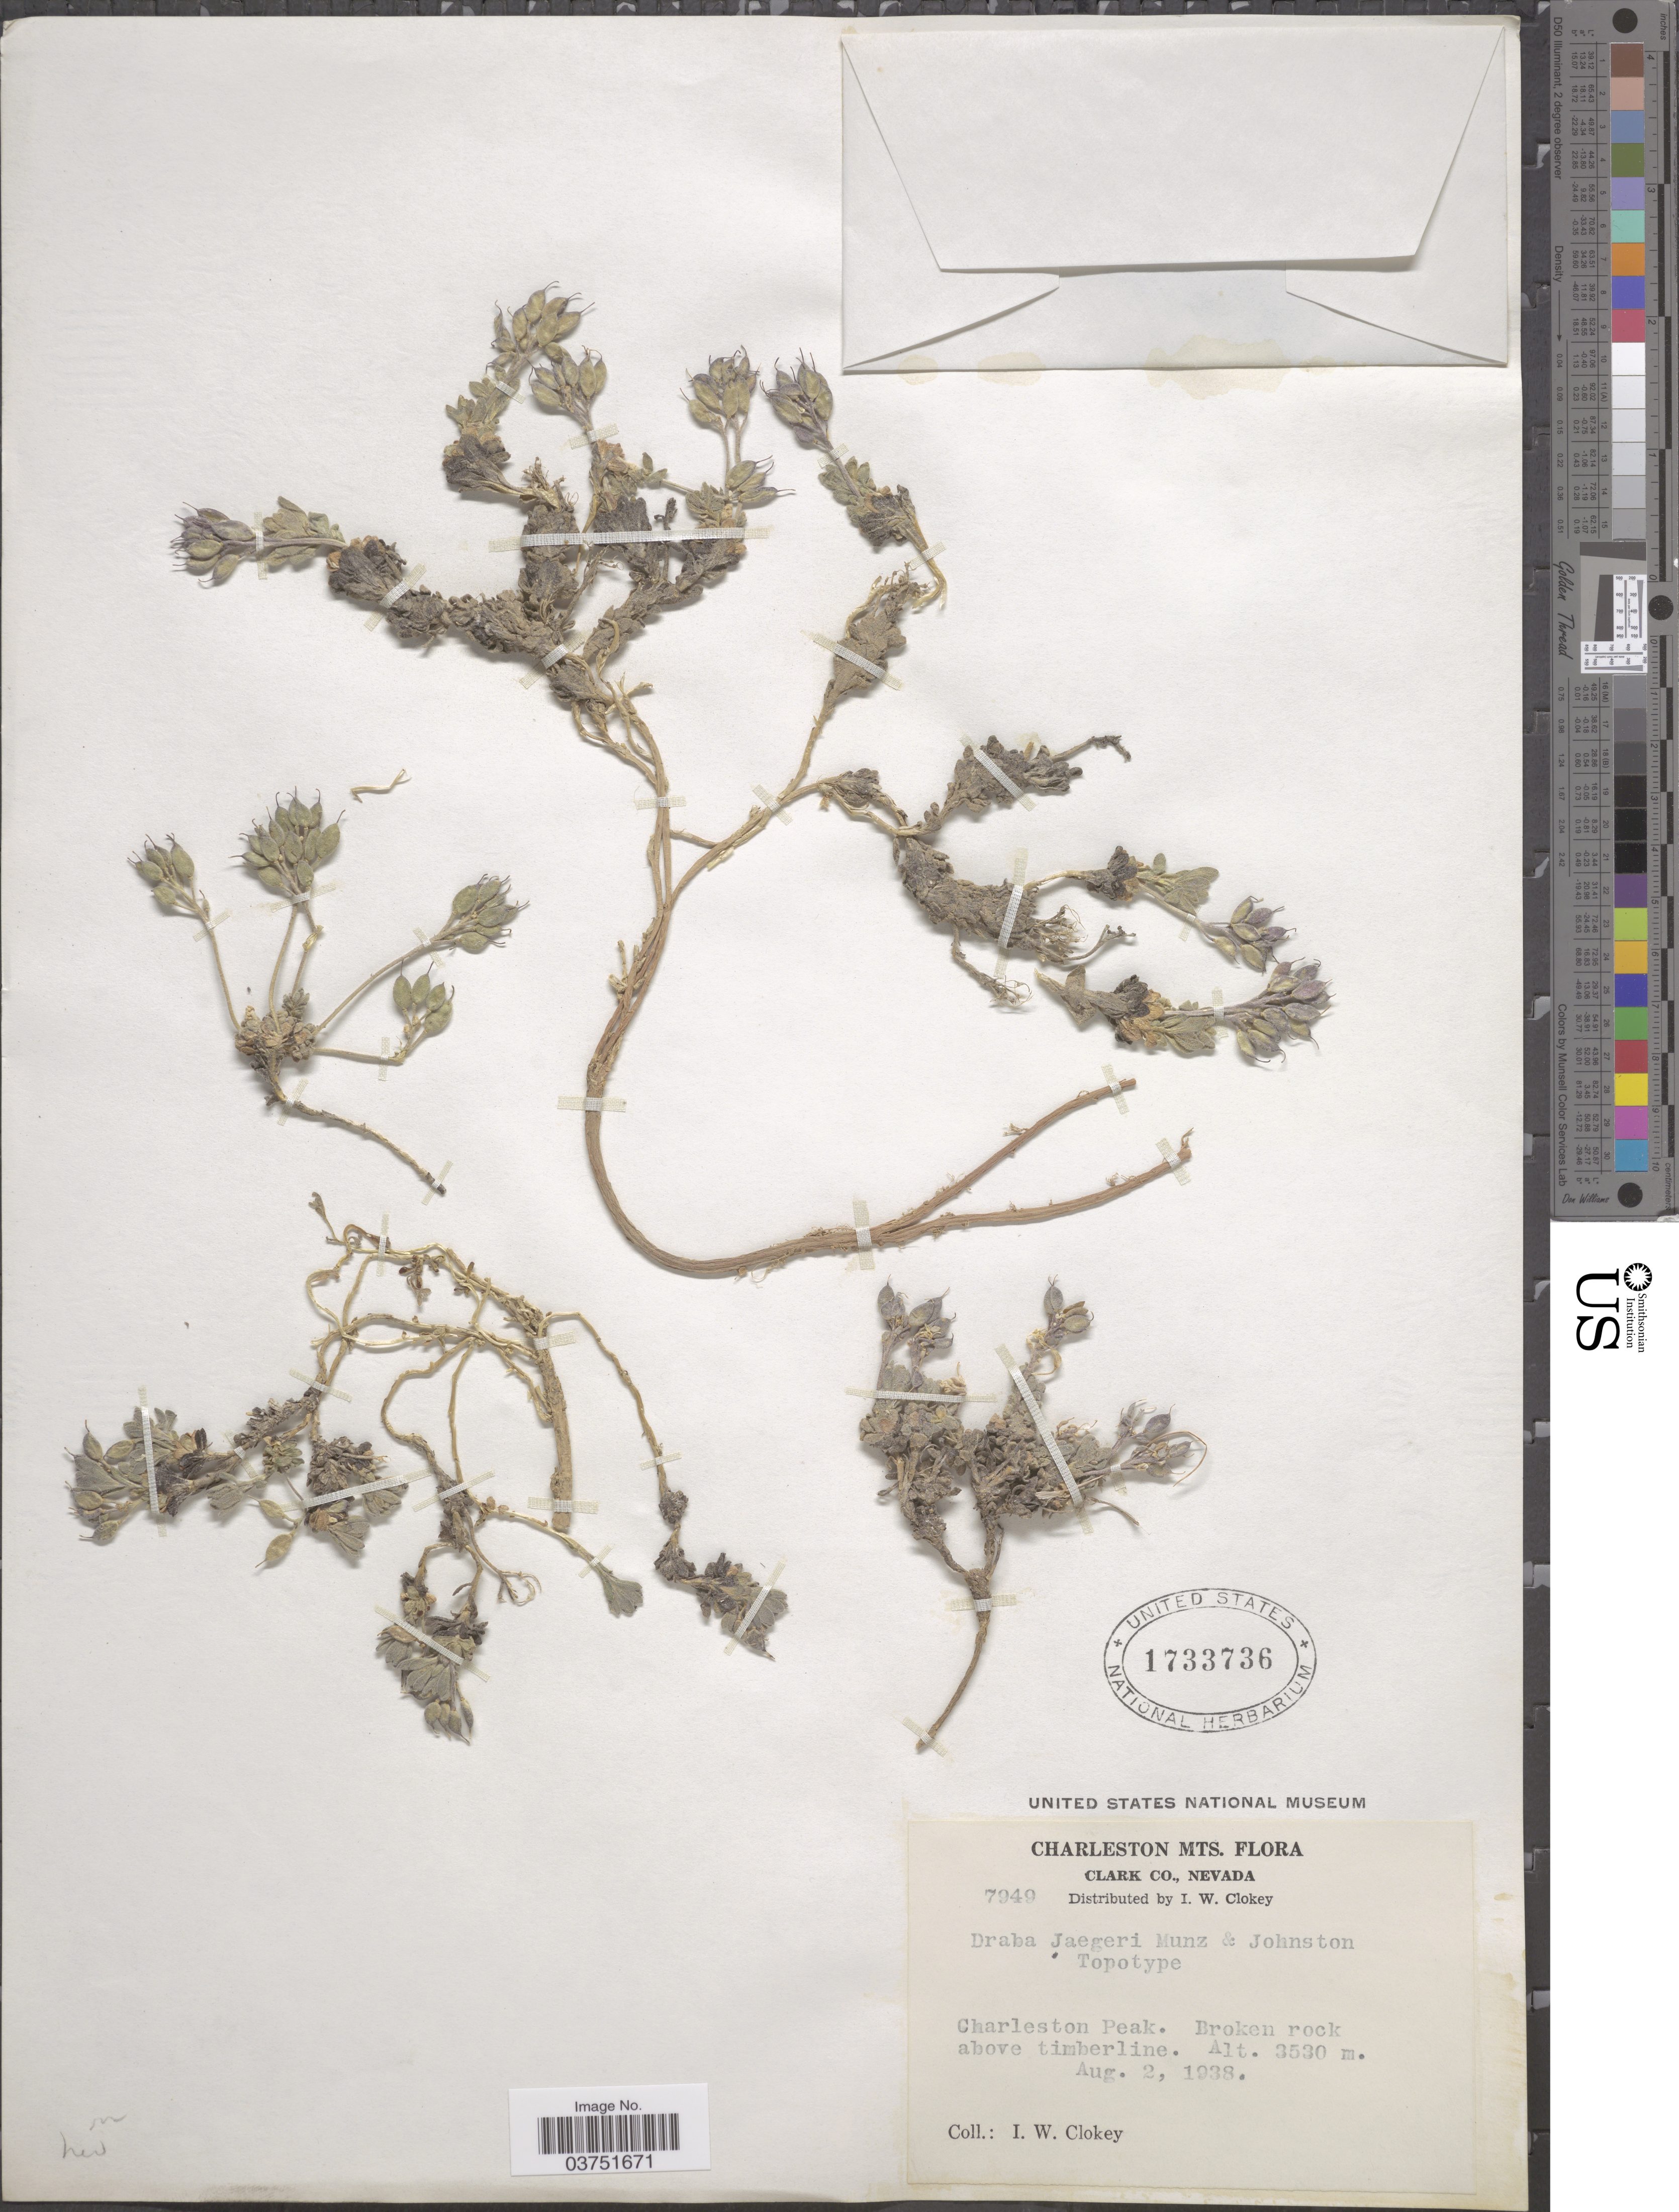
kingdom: Plantae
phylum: Tracheophyta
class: Magnoliopsida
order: Brassicales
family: Brassicaceae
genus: Draba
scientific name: Draba jaegeri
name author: Munz & I.M. Johnst.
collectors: I. W. Clokey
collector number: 7949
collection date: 1938-08-02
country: United States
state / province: Nevada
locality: Charleston Mts. Clark Co. Charleston Peak. Broken rock above timberline.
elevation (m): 3530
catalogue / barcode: US 1733736